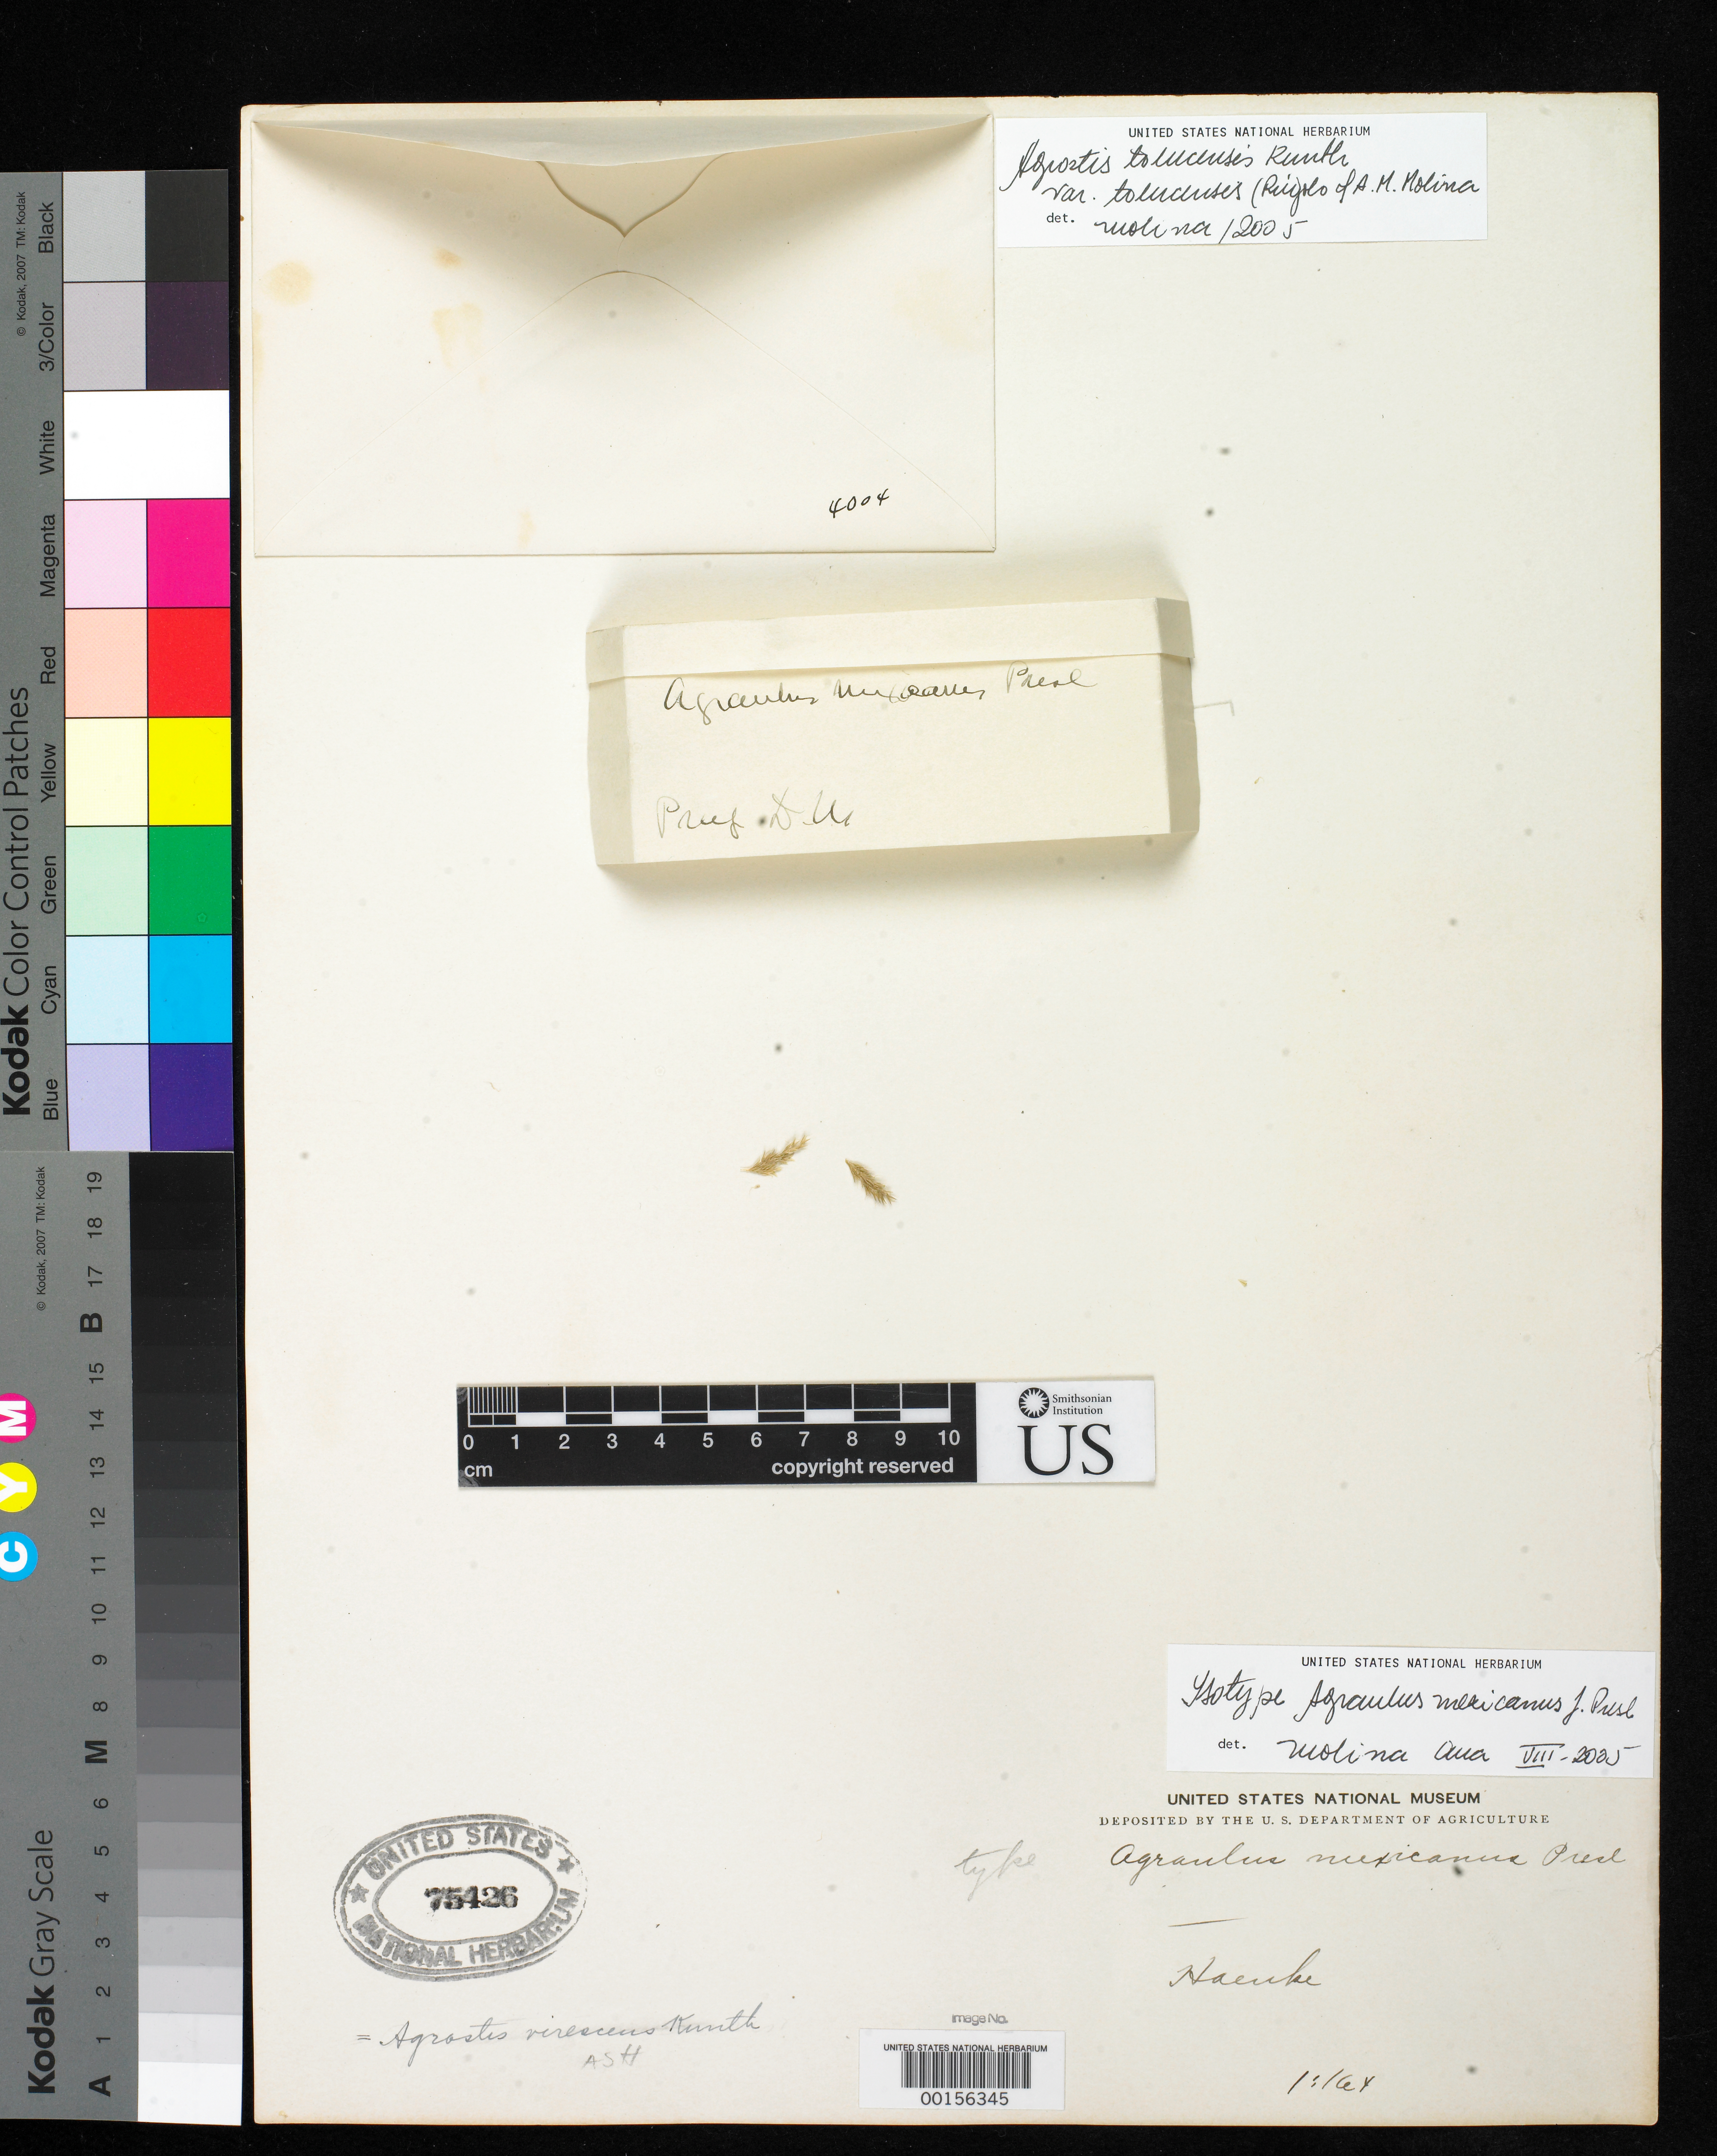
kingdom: Plantae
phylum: Tracheophyta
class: Liliopsida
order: Poales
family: Poaceae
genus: Agraulus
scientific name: Agraulus mexicanus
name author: J. Presl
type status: Type Fragment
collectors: T. P. X. Haenke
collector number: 4004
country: Mexico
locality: E of Monserrat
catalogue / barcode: US 75426